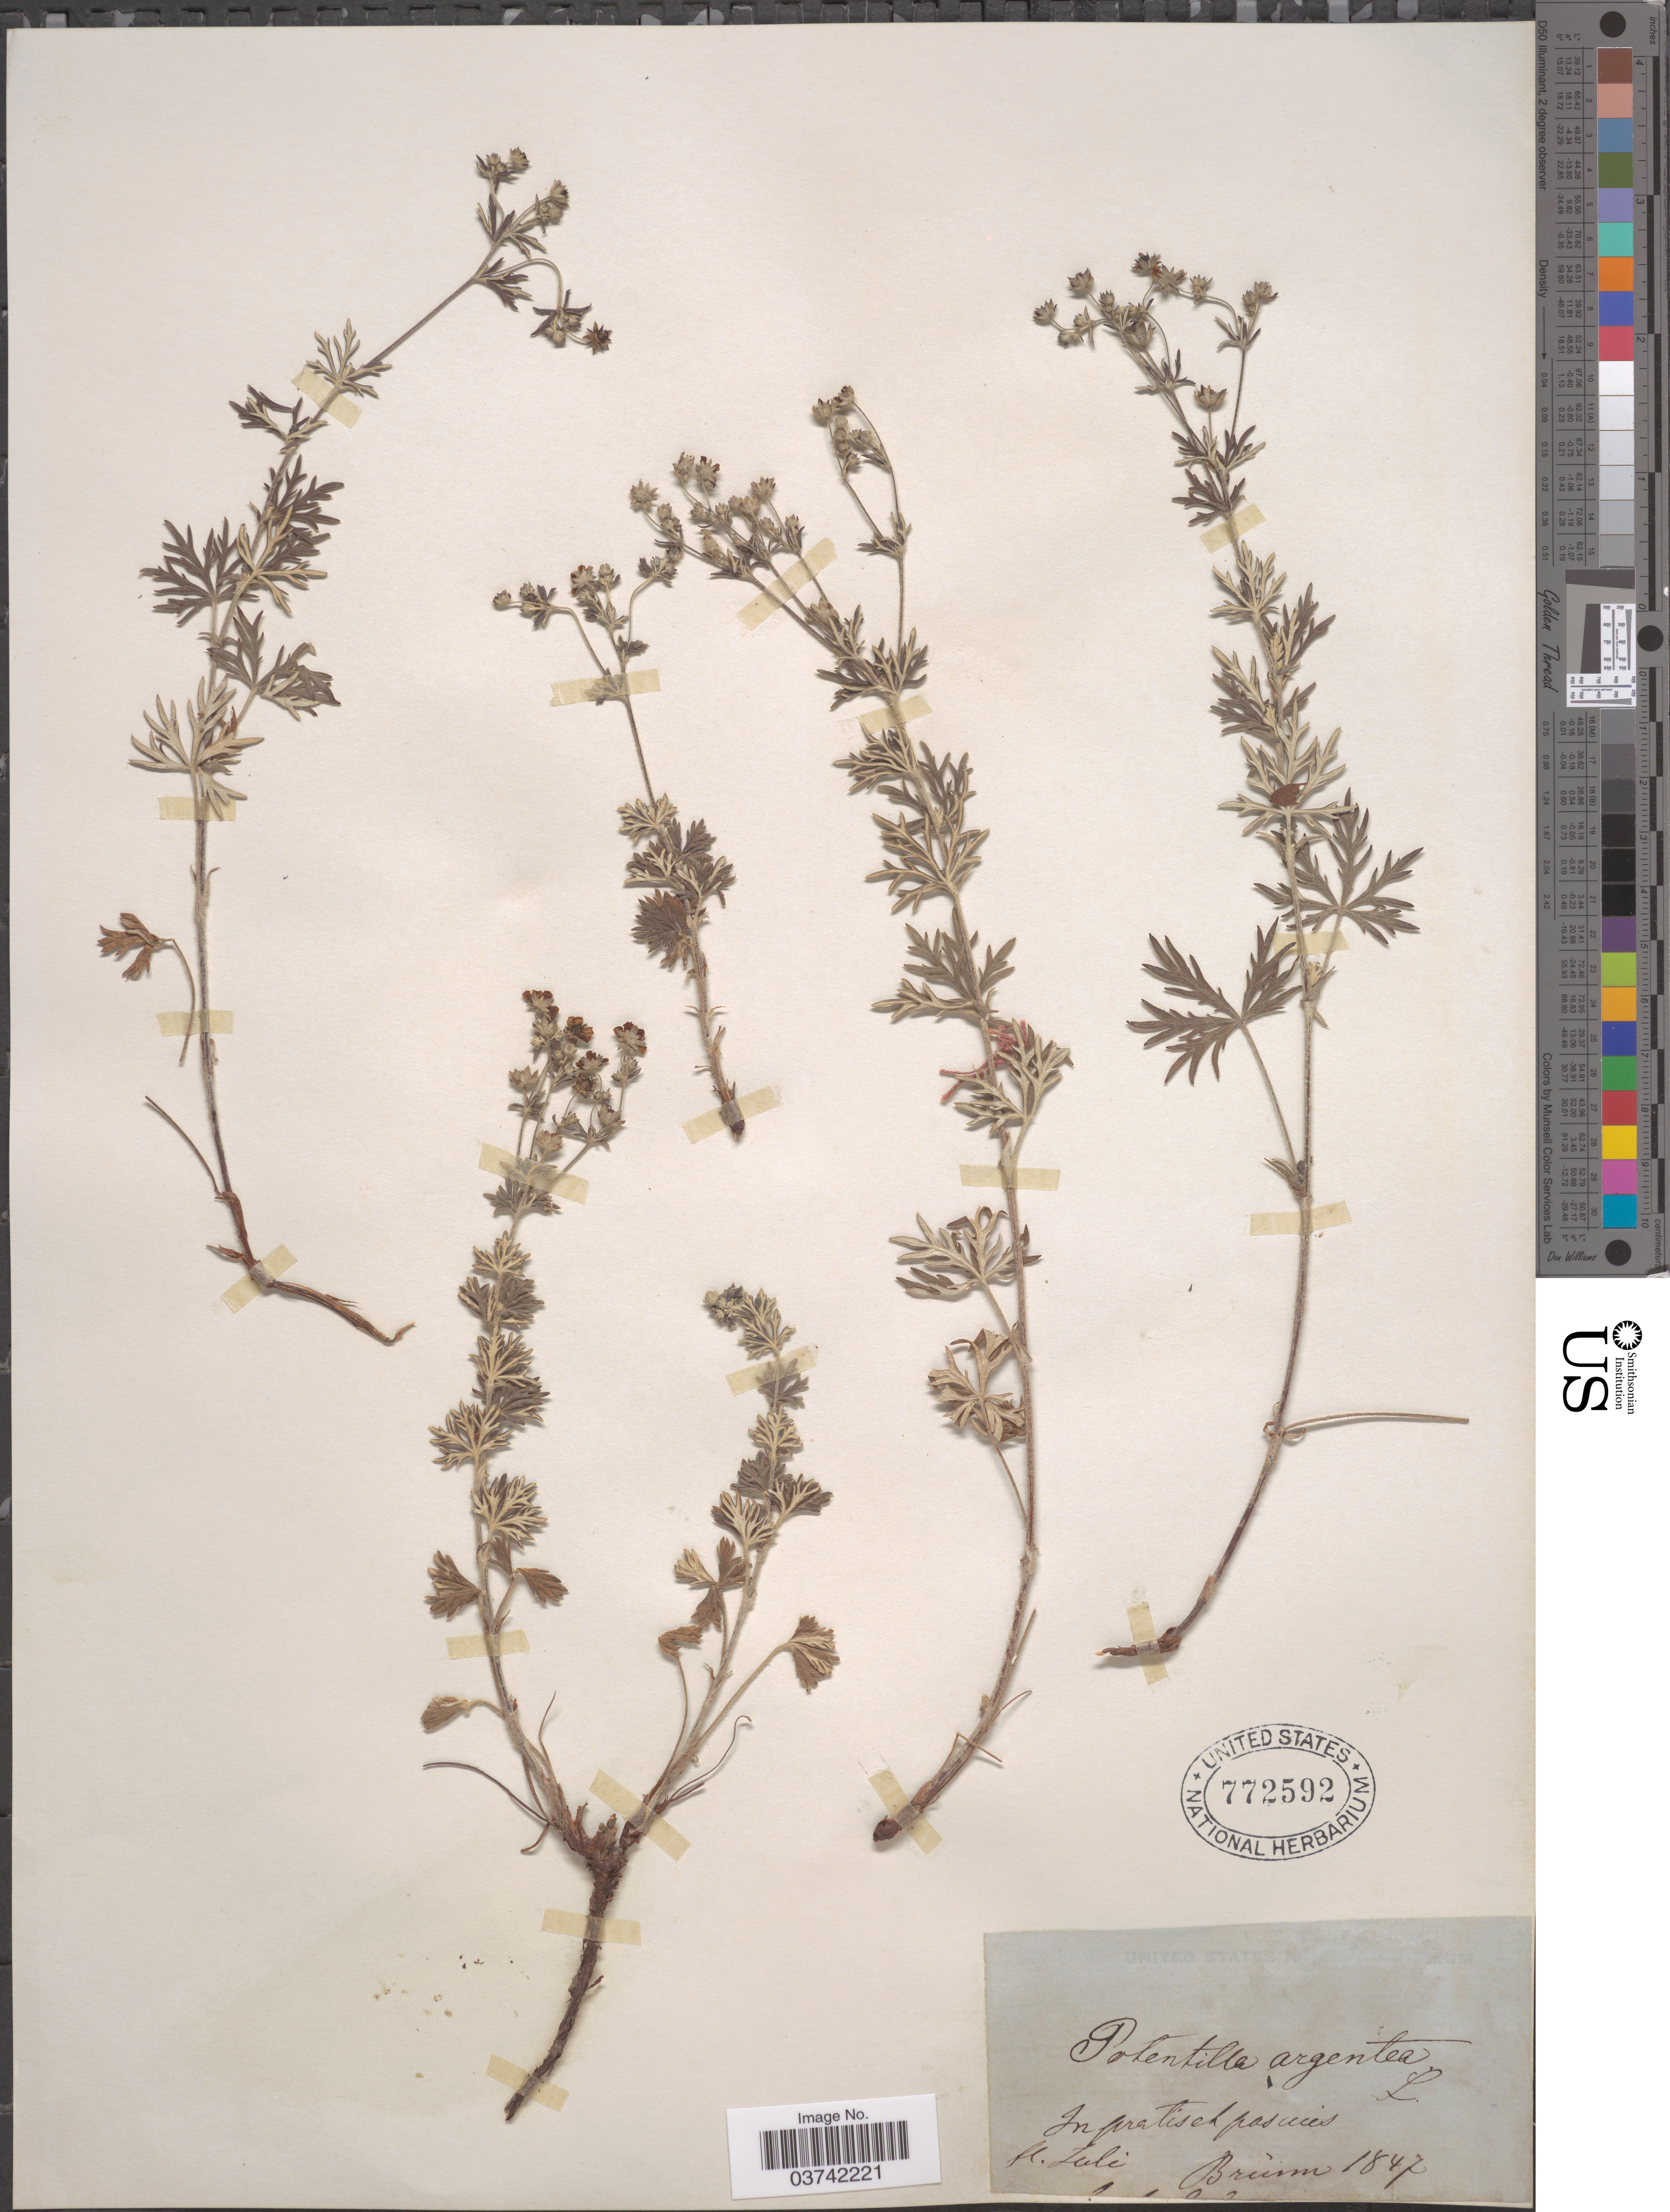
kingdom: Plantae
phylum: Tracheophyta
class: Magnoliopsida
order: Rosales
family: Rosaceae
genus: Potentilla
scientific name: Potentilla argentea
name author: L.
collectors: Brunn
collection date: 1847-07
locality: In pratisch pascuis.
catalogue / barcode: US 772592